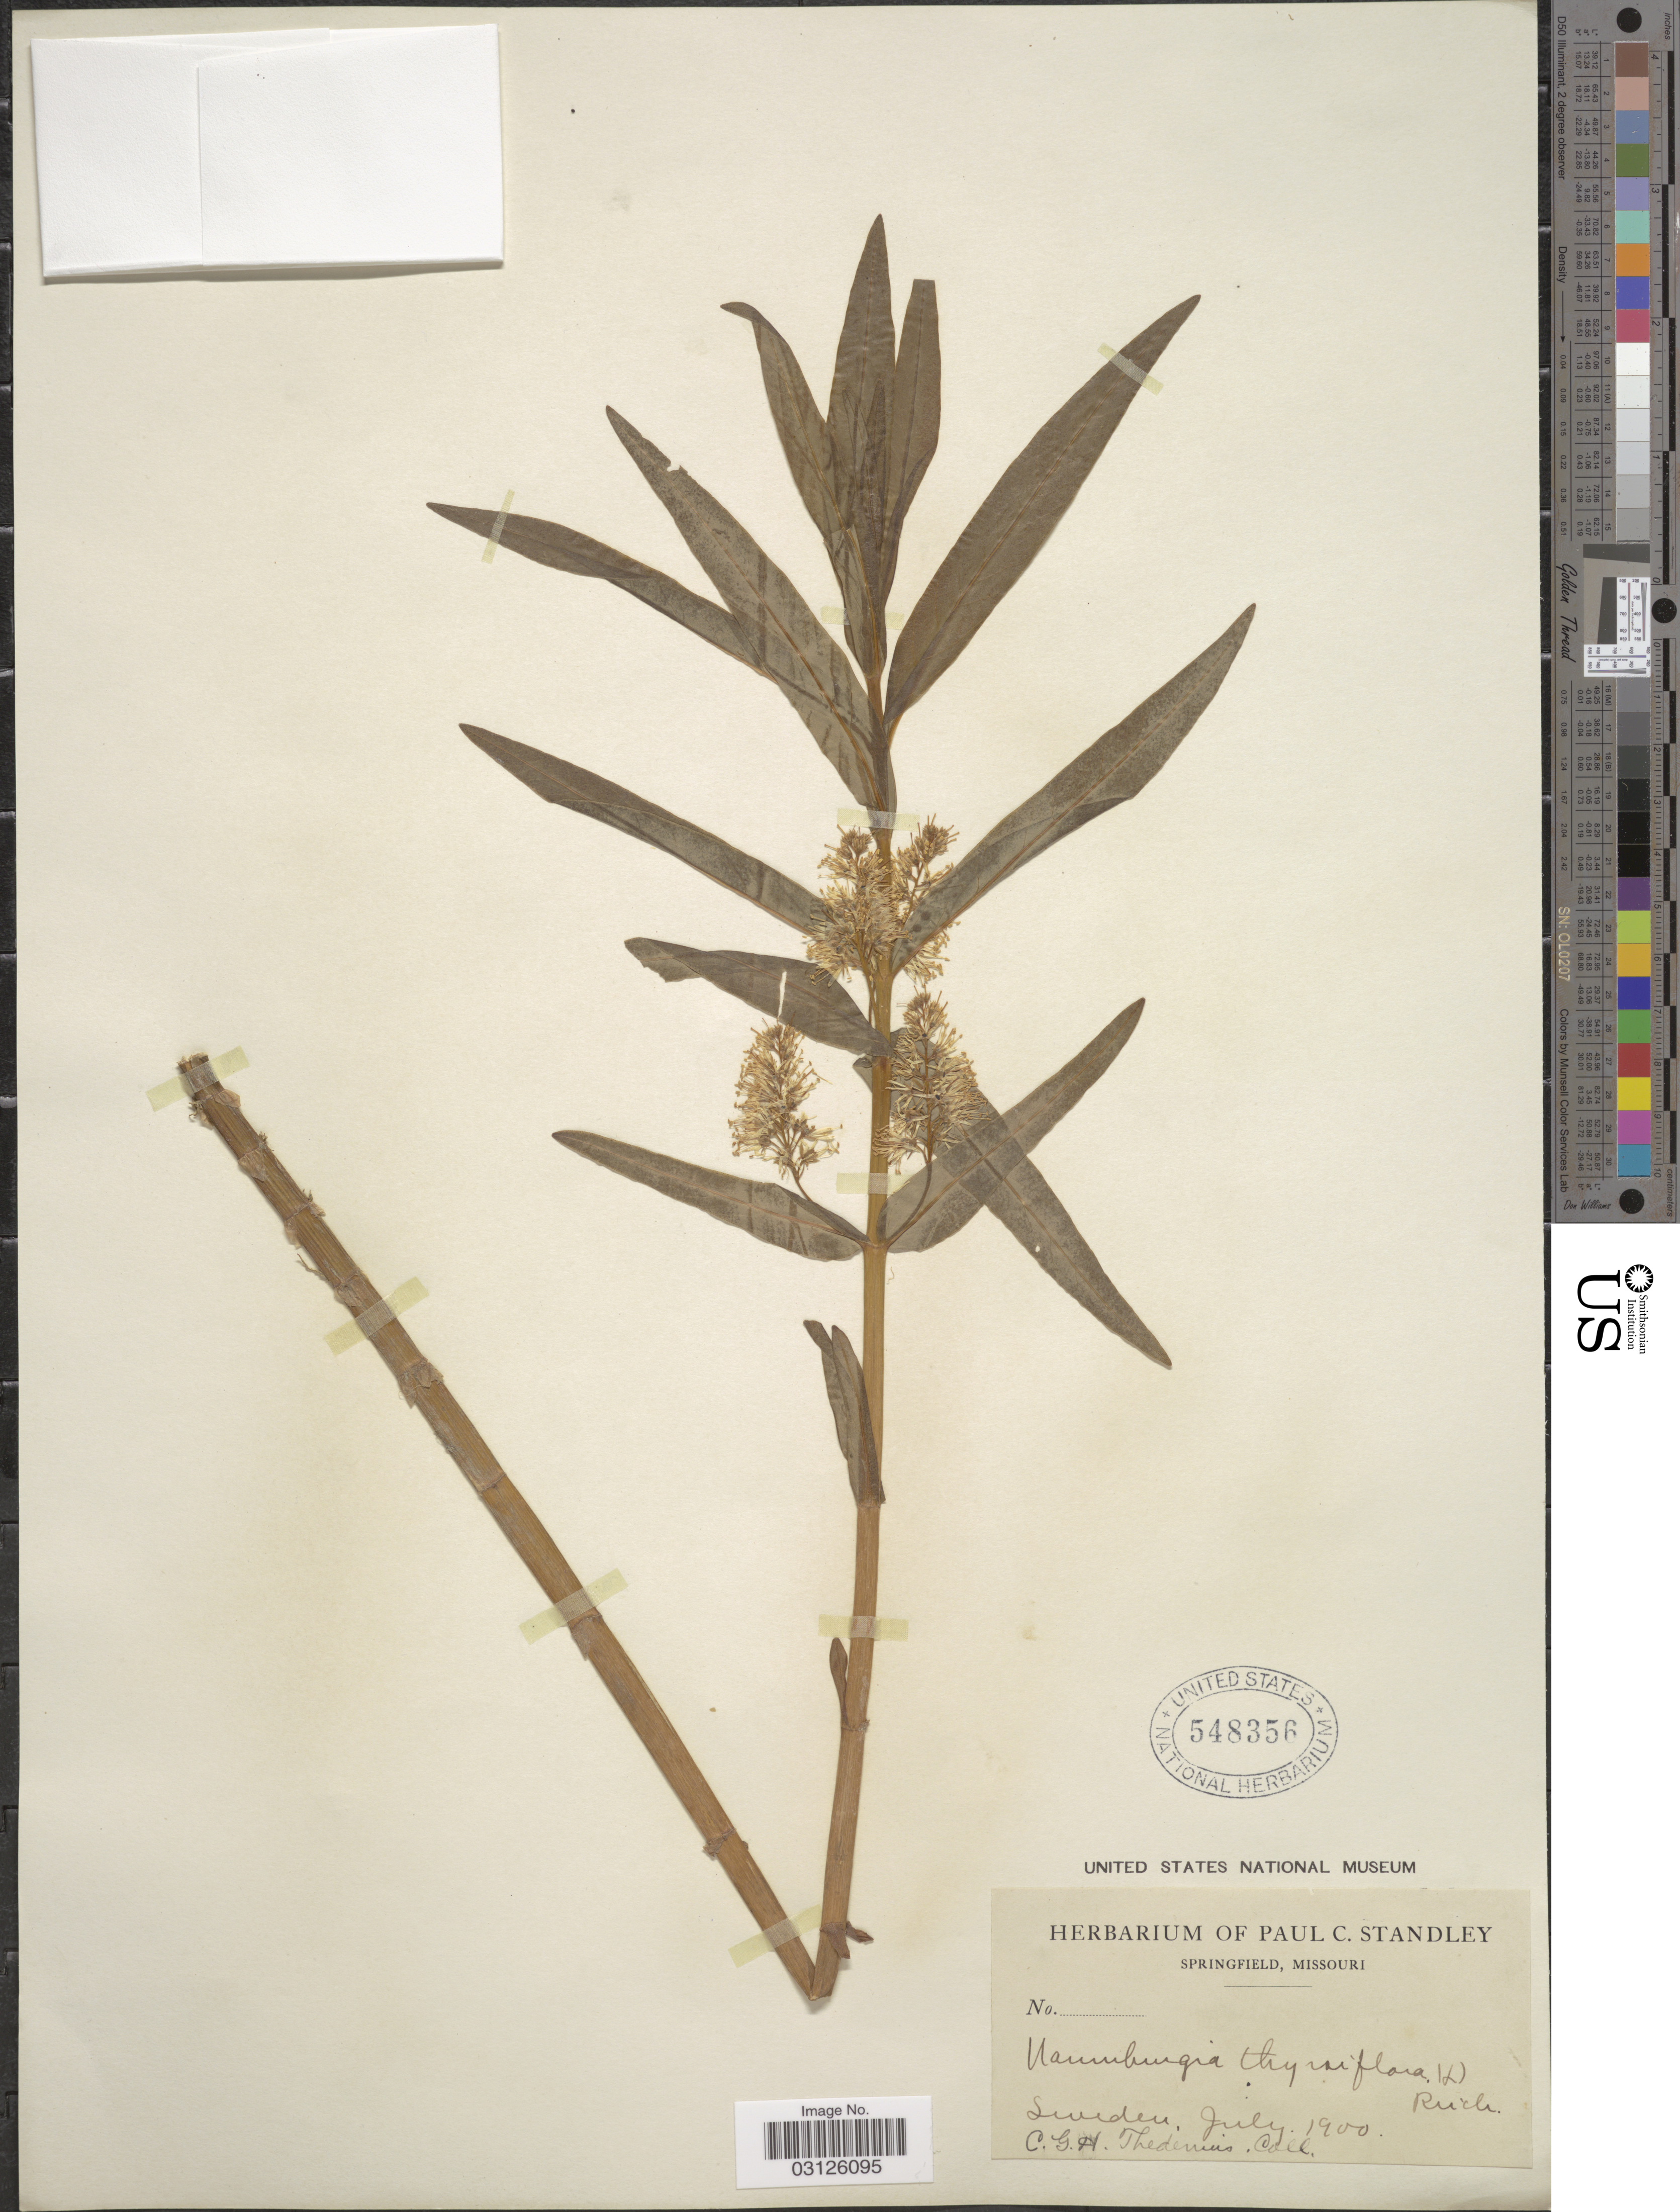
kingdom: Plantae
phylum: Tracheophyta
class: Magnoliopsida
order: Ericales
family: Primulaceae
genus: Lysimachia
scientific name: Lysimachia thyrsiflora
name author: L.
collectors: C. Thedenius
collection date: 1900-07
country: Sweden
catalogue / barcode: US 548356